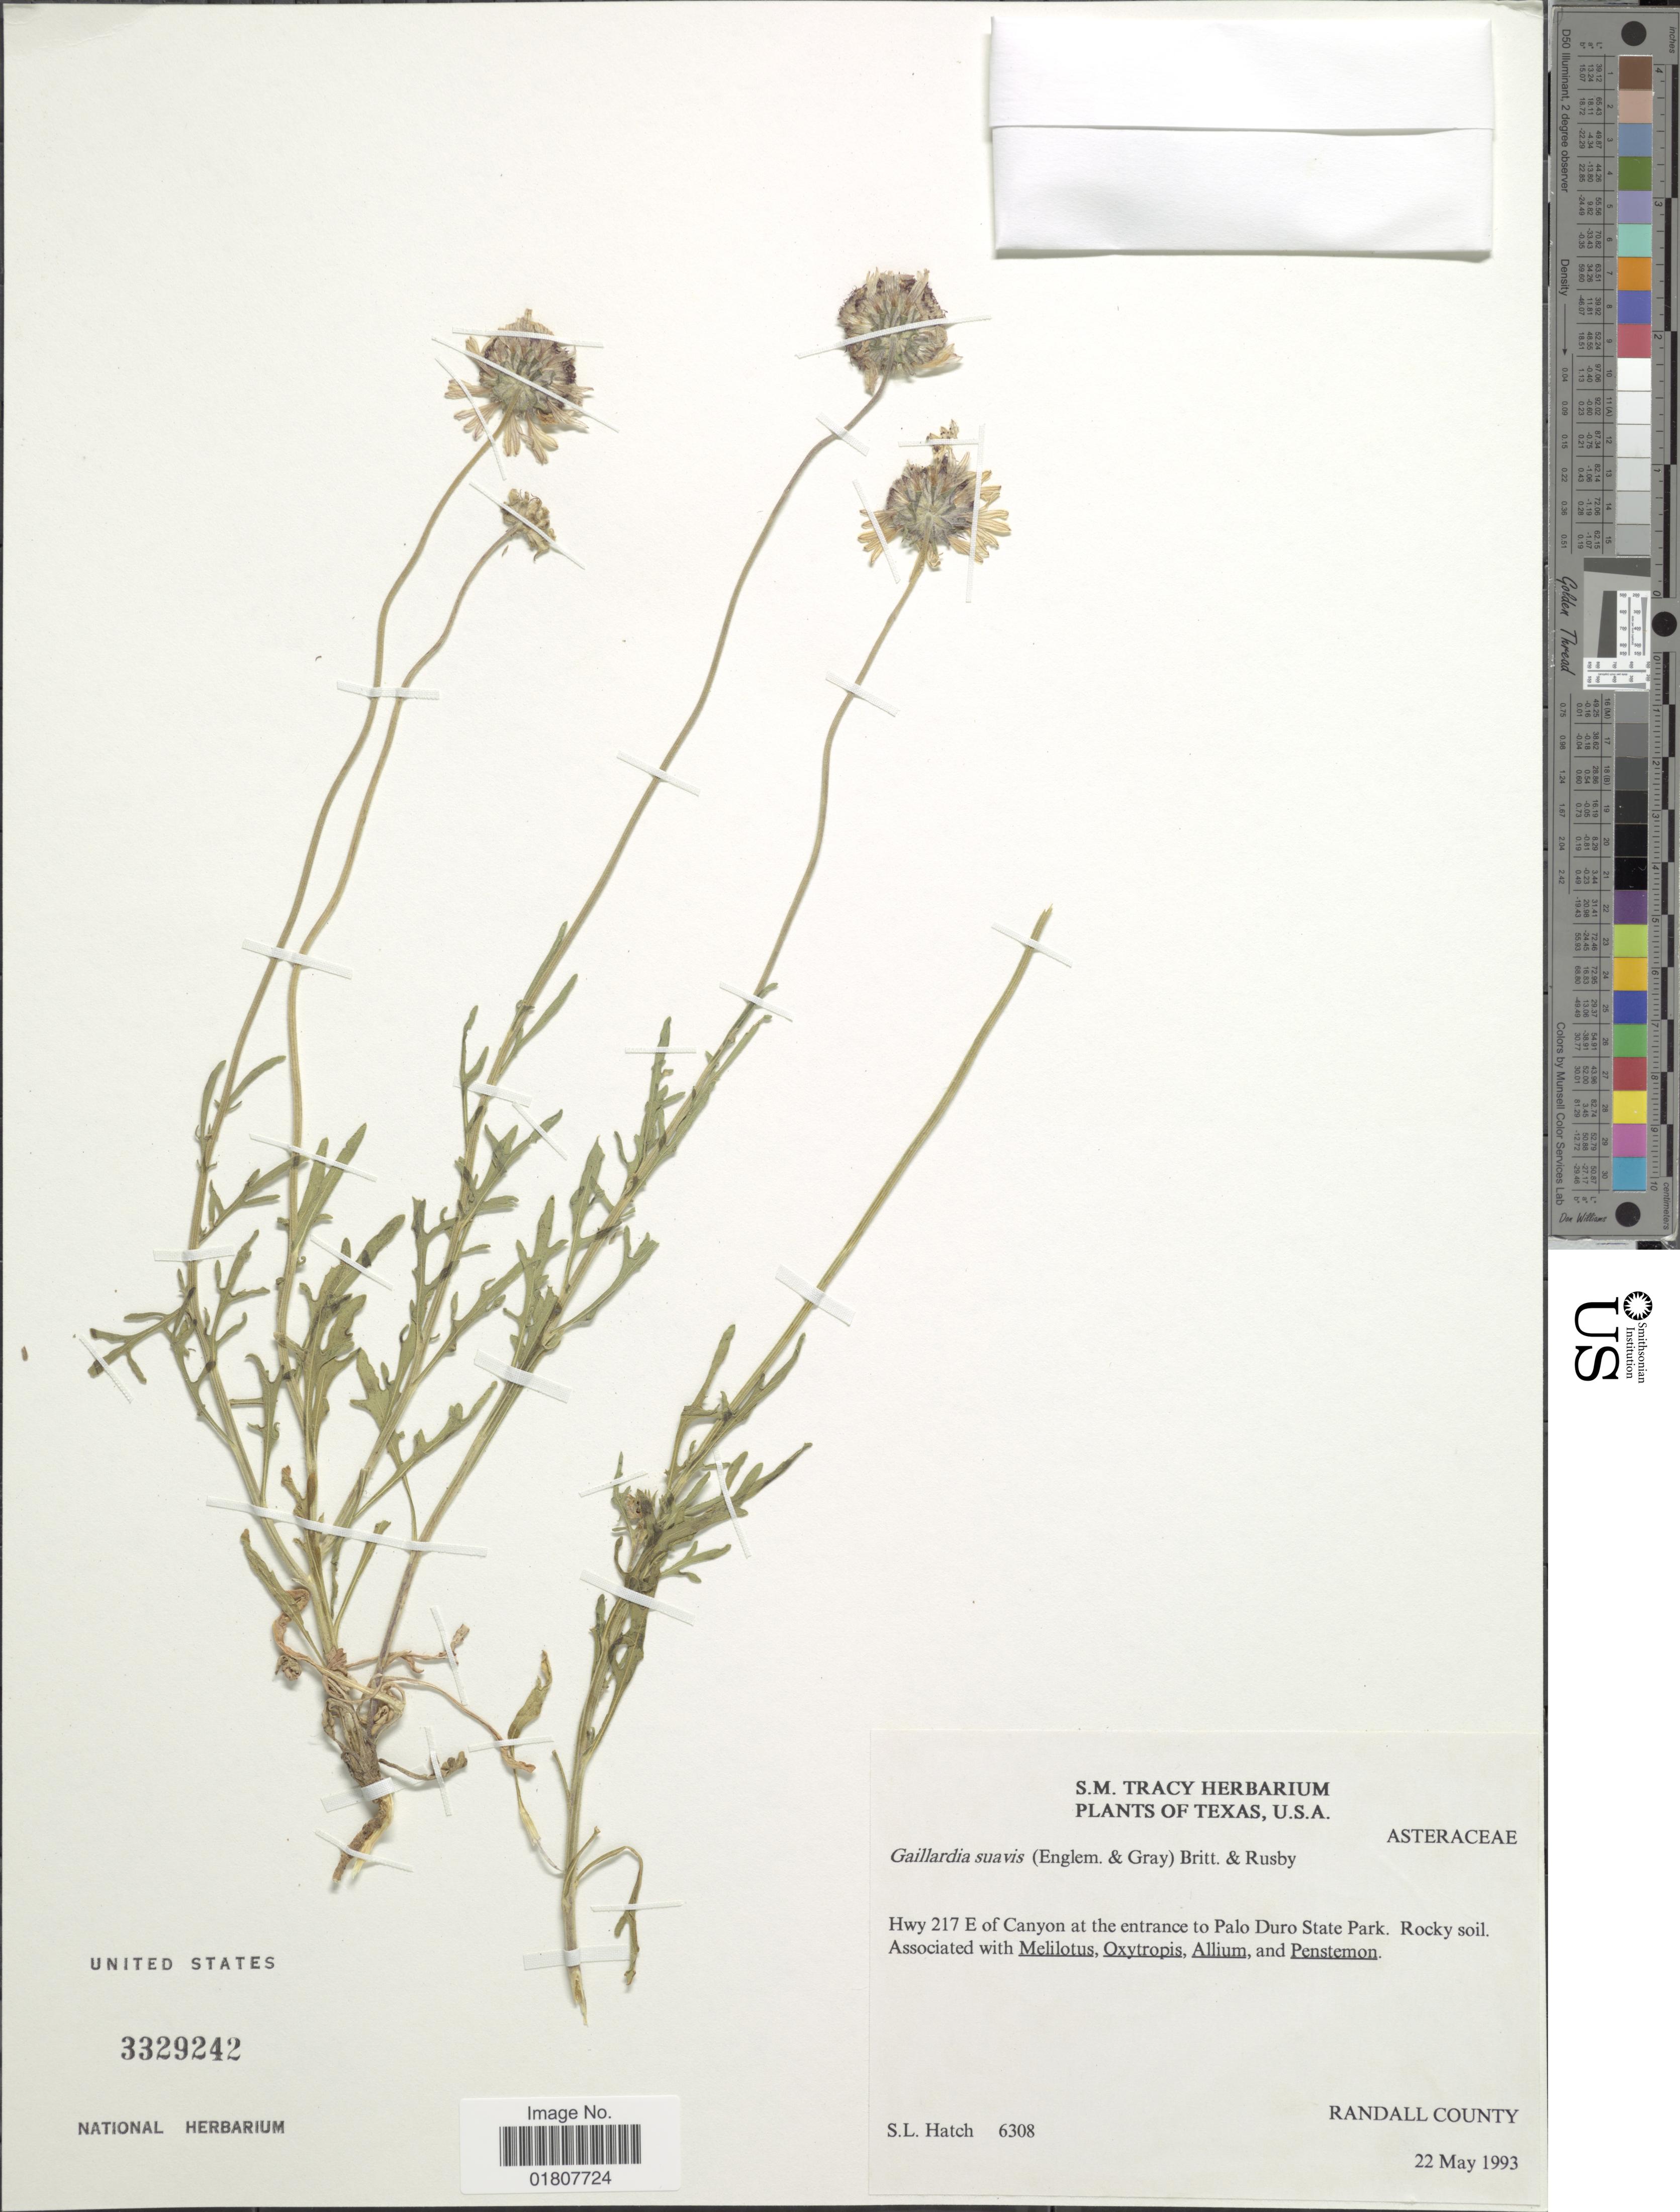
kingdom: Plantae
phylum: Tracheophyta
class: Magnoliopsida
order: Asterales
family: Asteraceae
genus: Gaillardia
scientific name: Gaillardia suavis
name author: (A. Gray & Engelm.) Britton & Rusby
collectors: S. Hatch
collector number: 6308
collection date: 1993-05-22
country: United States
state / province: Texas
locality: Hwy 217 E of Canyon at the entrance to Palo Duro State Park. Randall County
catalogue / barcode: US 3329242